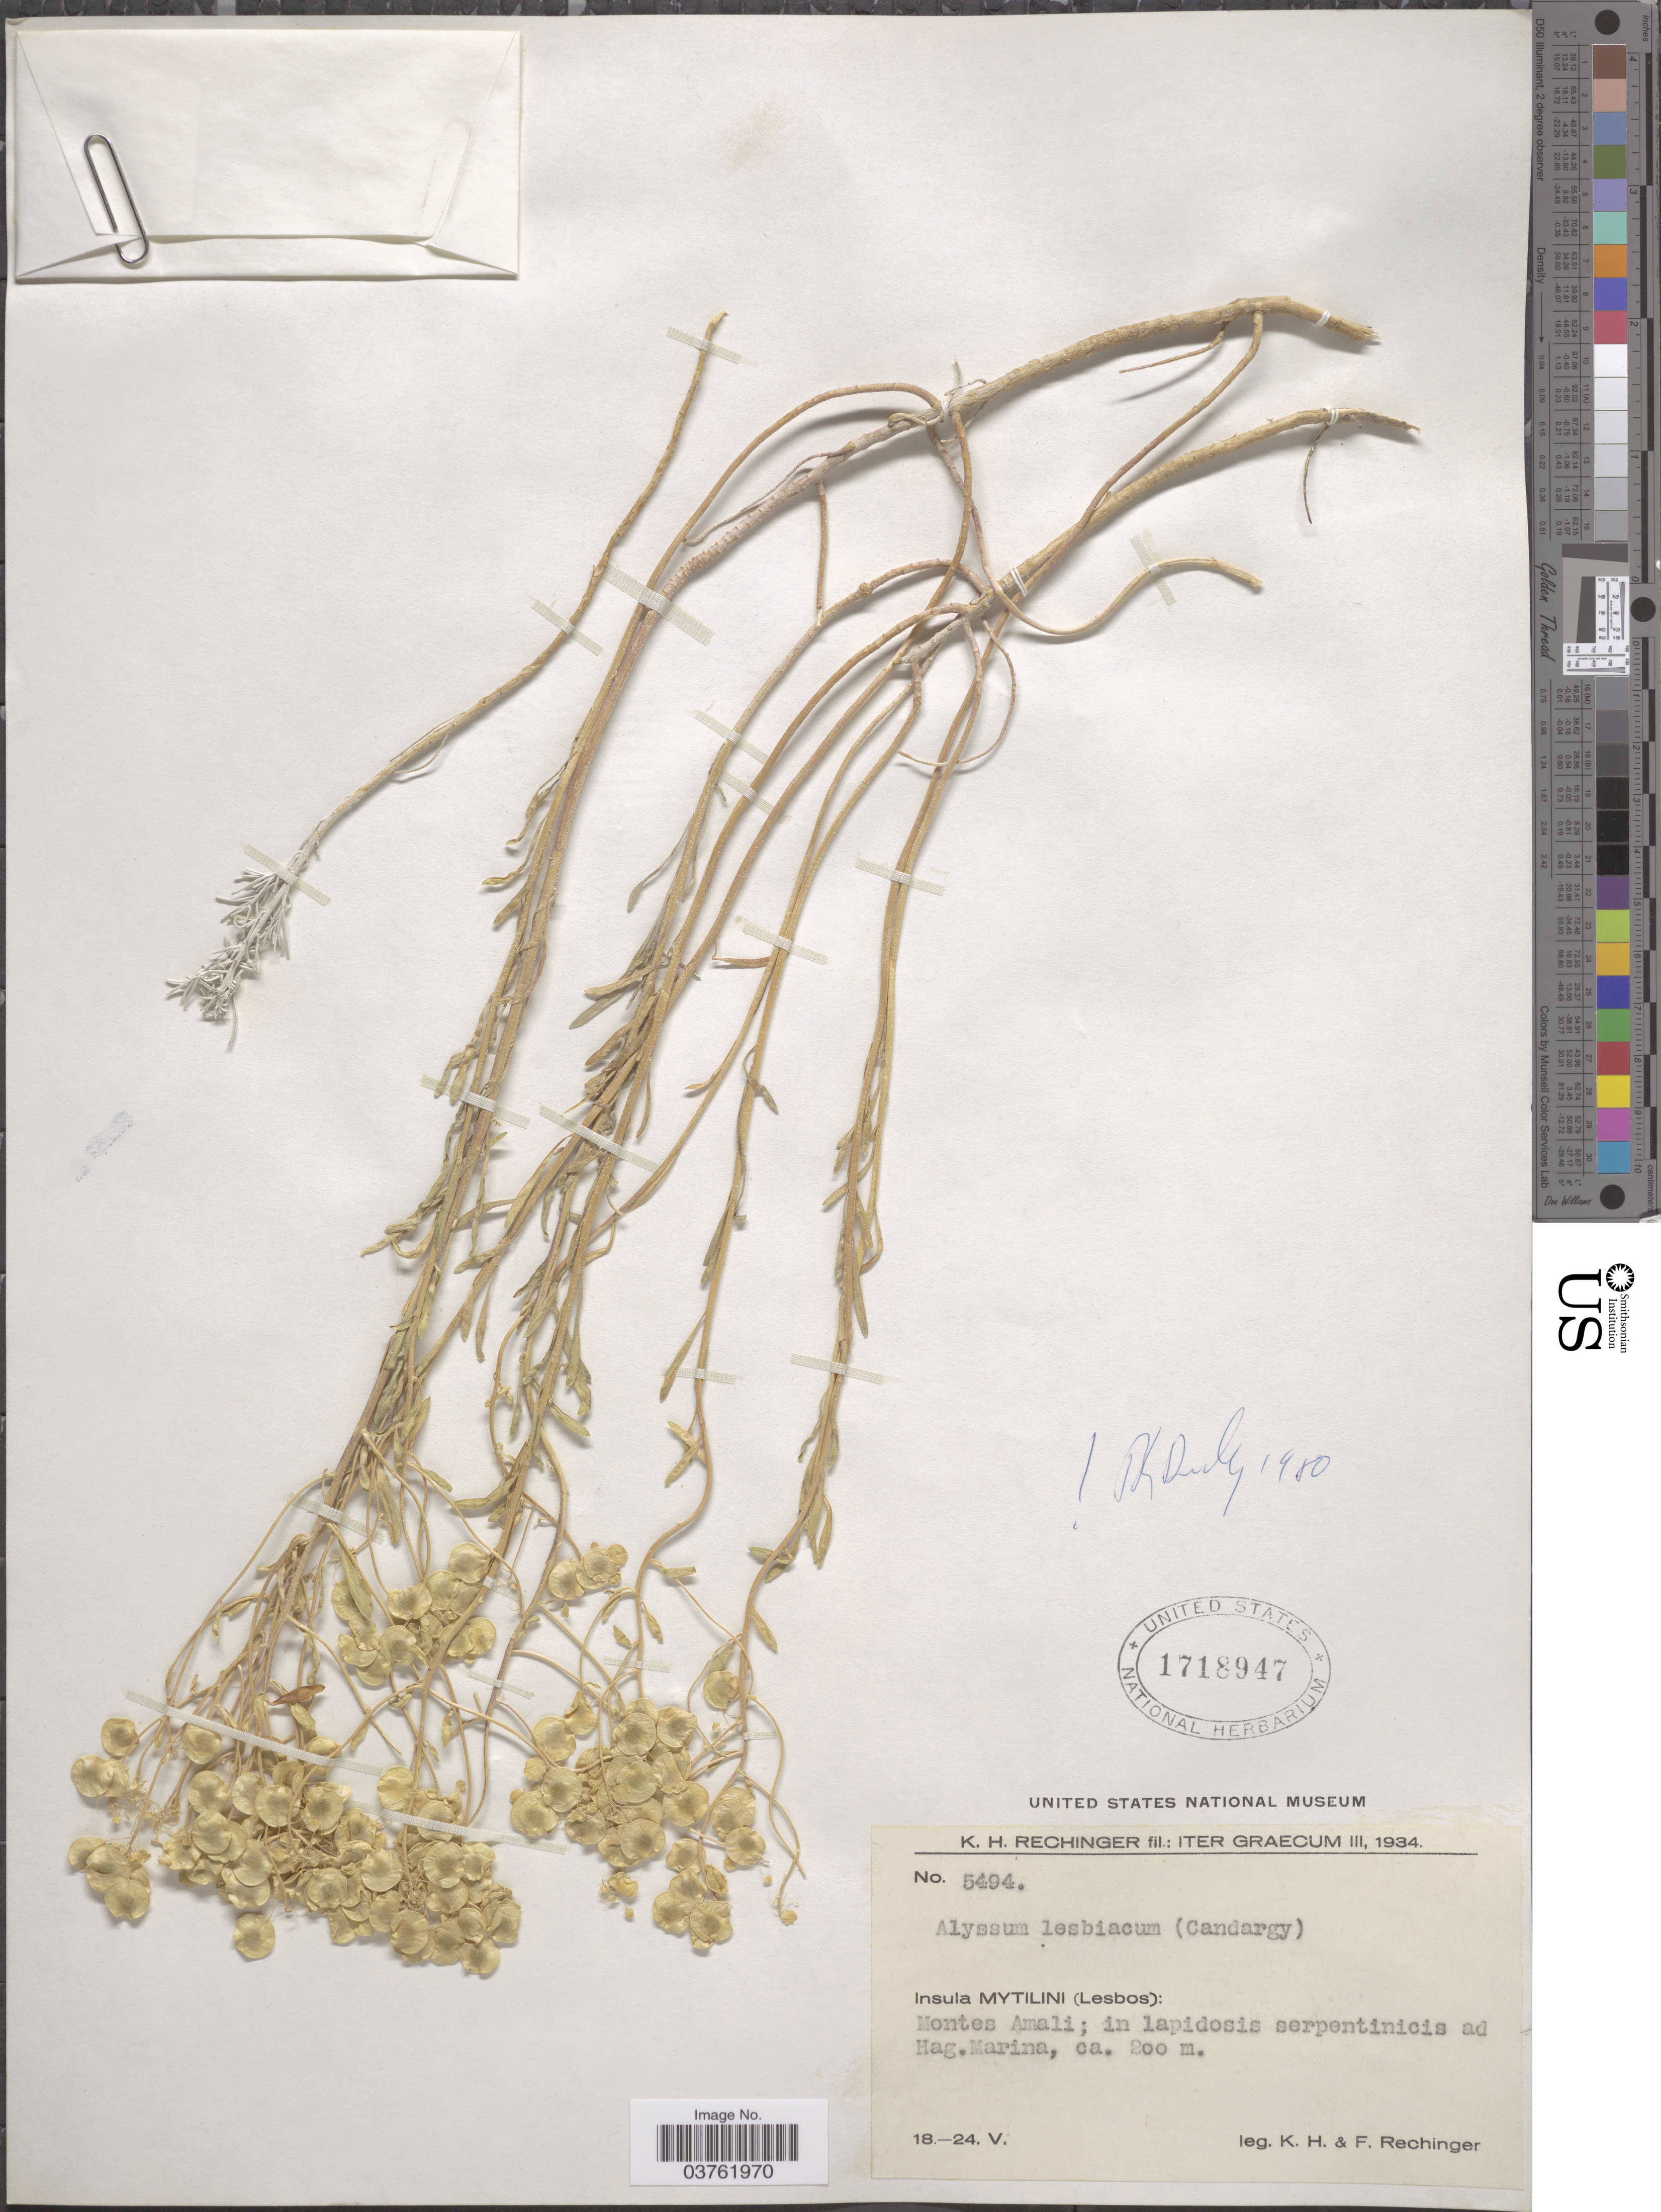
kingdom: Plantae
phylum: Tracheophyta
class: Magnoliopsida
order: Brassicales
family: Brassicaceae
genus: Alyssum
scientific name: Alyssum lesbiacum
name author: Rech. f.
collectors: K. H. Rechinger & F. Rechinger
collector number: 5494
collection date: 1934-05-18/1934-05-24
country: Greece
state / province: North Aegean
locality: Graecum. Insula Mytilini (Lesbos): Montes Amali; in lapidosis serpentinicis ad Hag. Marina.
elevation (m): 200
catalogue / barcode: US 1718947